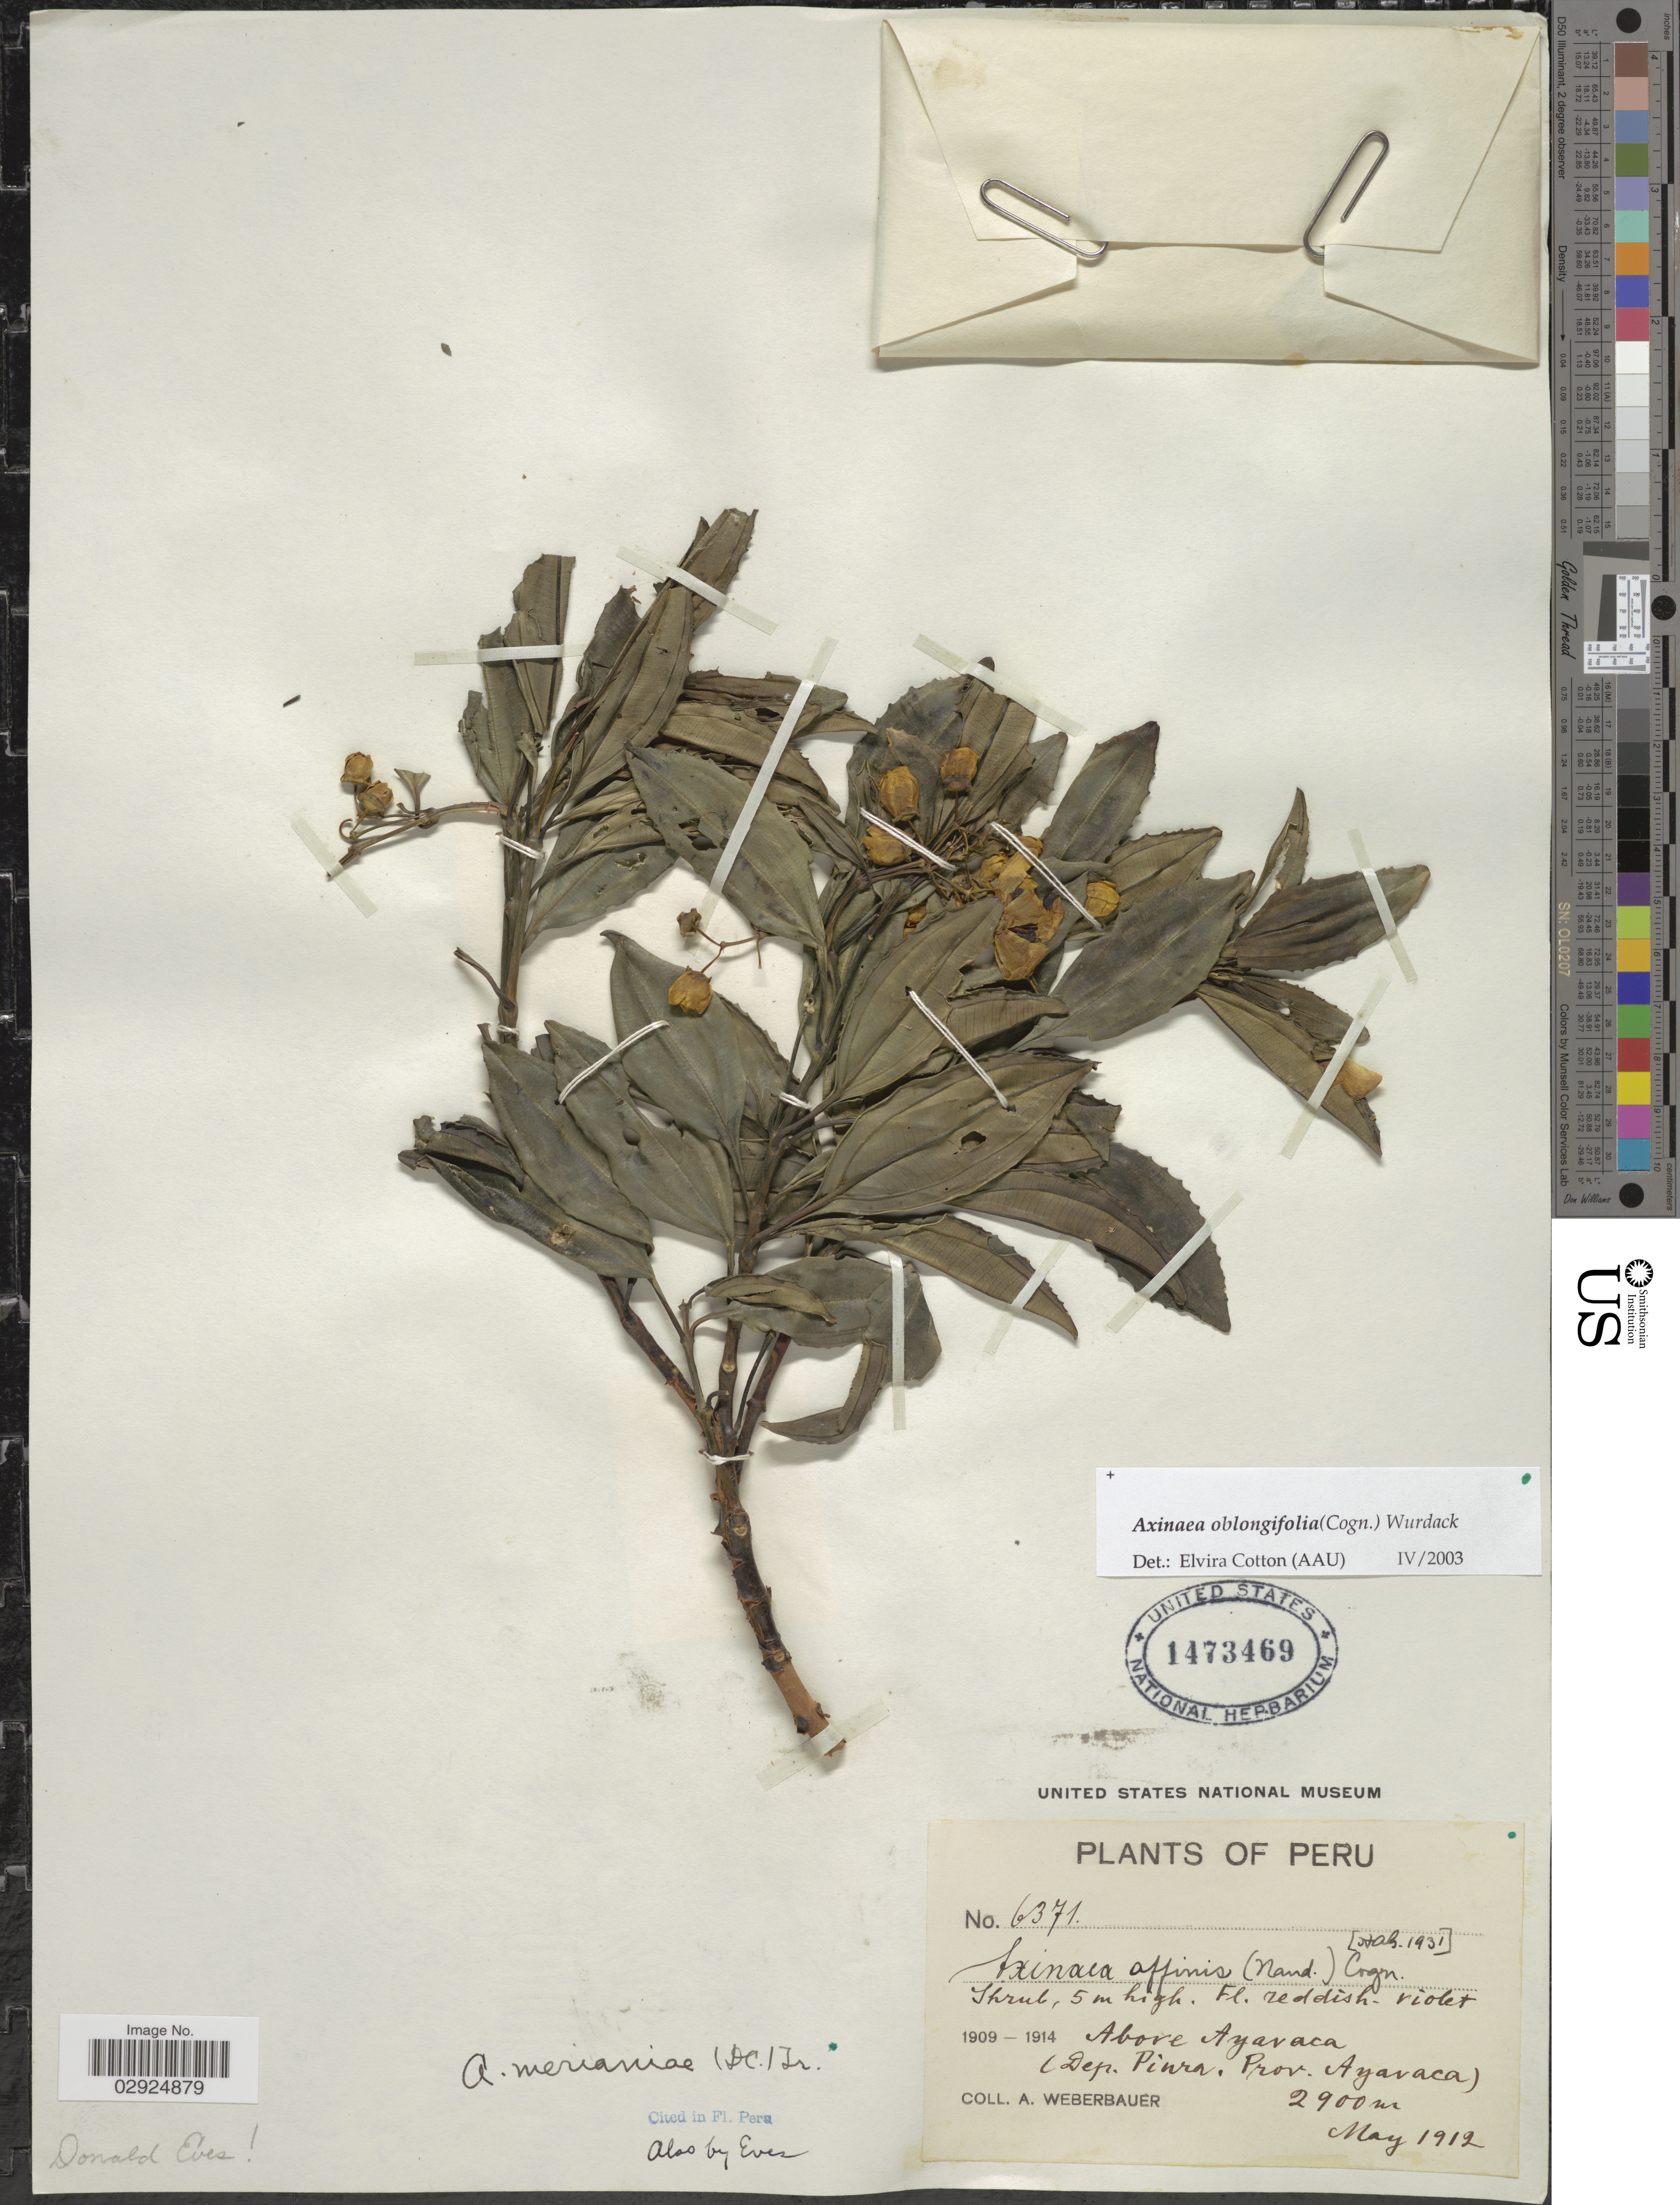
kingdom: Plantae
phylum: Tracheophyta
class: Magnoliopsida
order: Myrtales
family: Melastomataceae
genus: Axinaea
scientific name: Axinaea oblongifolia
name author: (Cogn.) Wurdack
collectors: A. Weberbauer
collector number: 6371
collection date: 1912-05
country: Peru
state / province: Piura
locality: Above Ayavaca, (Dep. Piura, Prov. Ayavaca).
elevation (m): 2900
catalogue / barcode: US 1473469